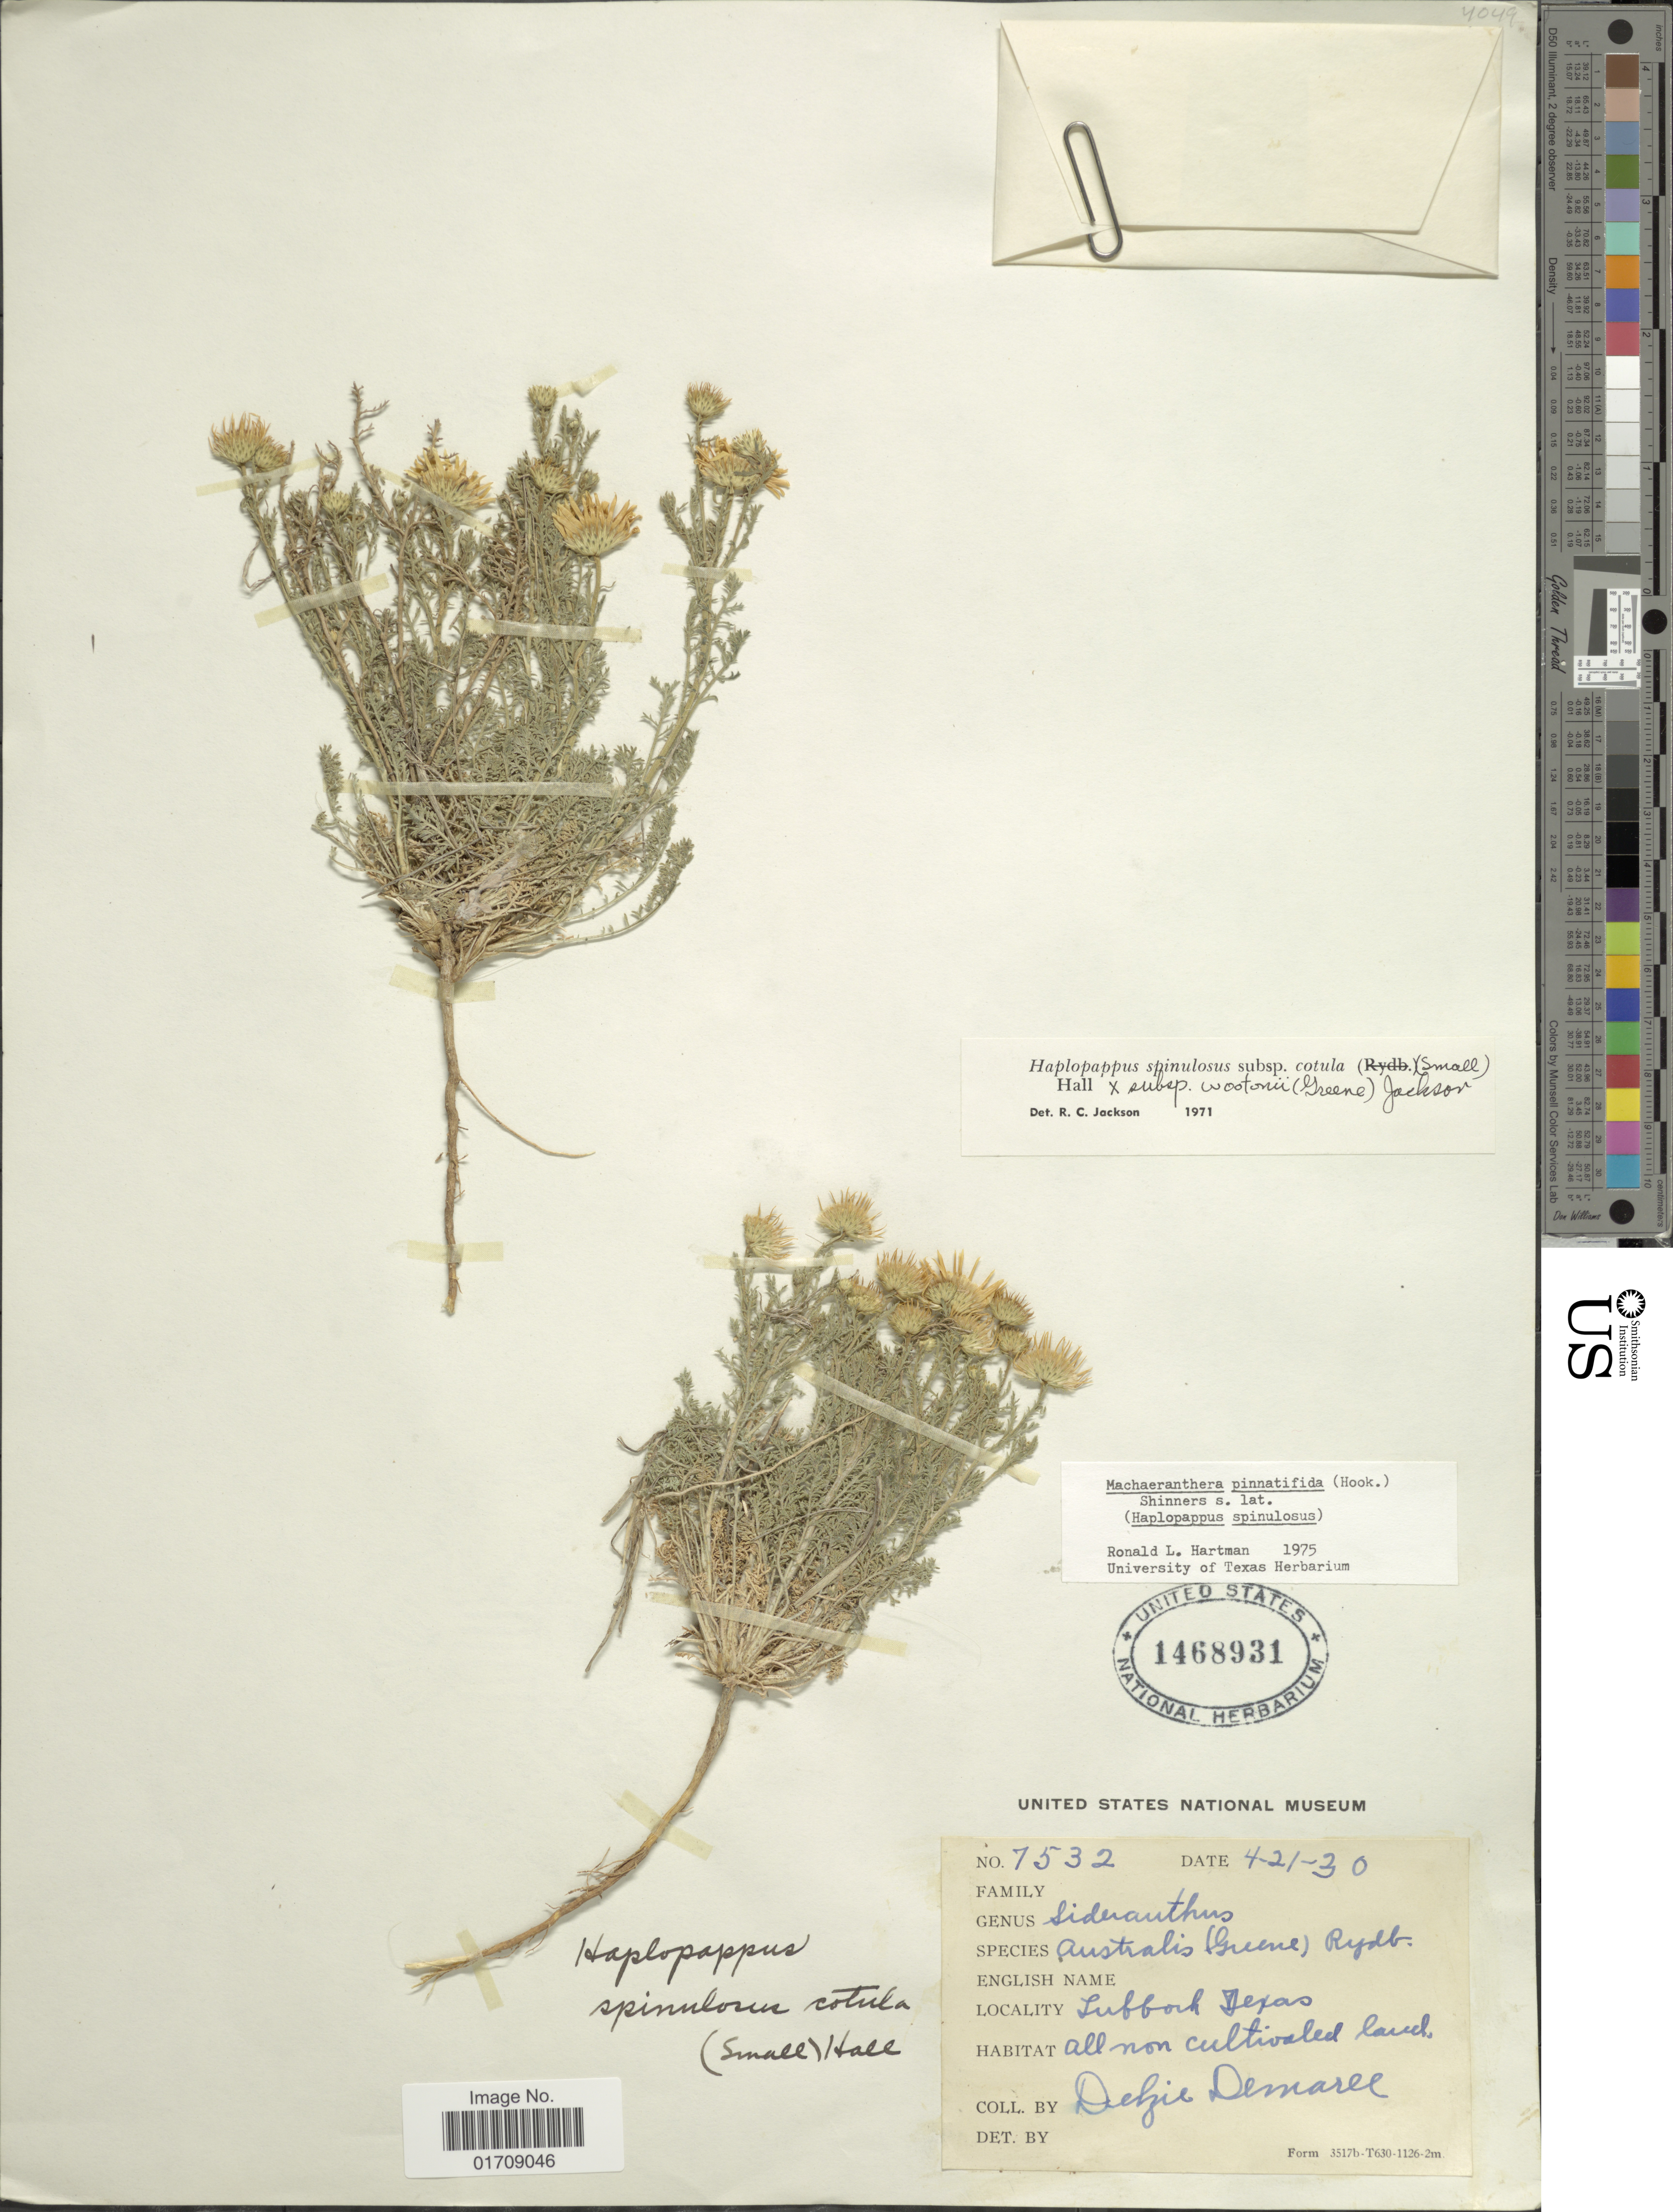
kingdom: Plantae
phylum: Tracheophyta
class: Magnoliopsida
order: Asterales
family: Asteraceae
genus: Machaeranthera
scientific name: Machaeranthera pinnatifida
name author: (Hook.) Shinners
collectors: D. Demaree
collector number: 7532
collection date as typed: Transcribed d/m/y: 21/4/30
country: United States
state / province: Texas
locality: Lubbock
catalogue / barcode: US 1468931